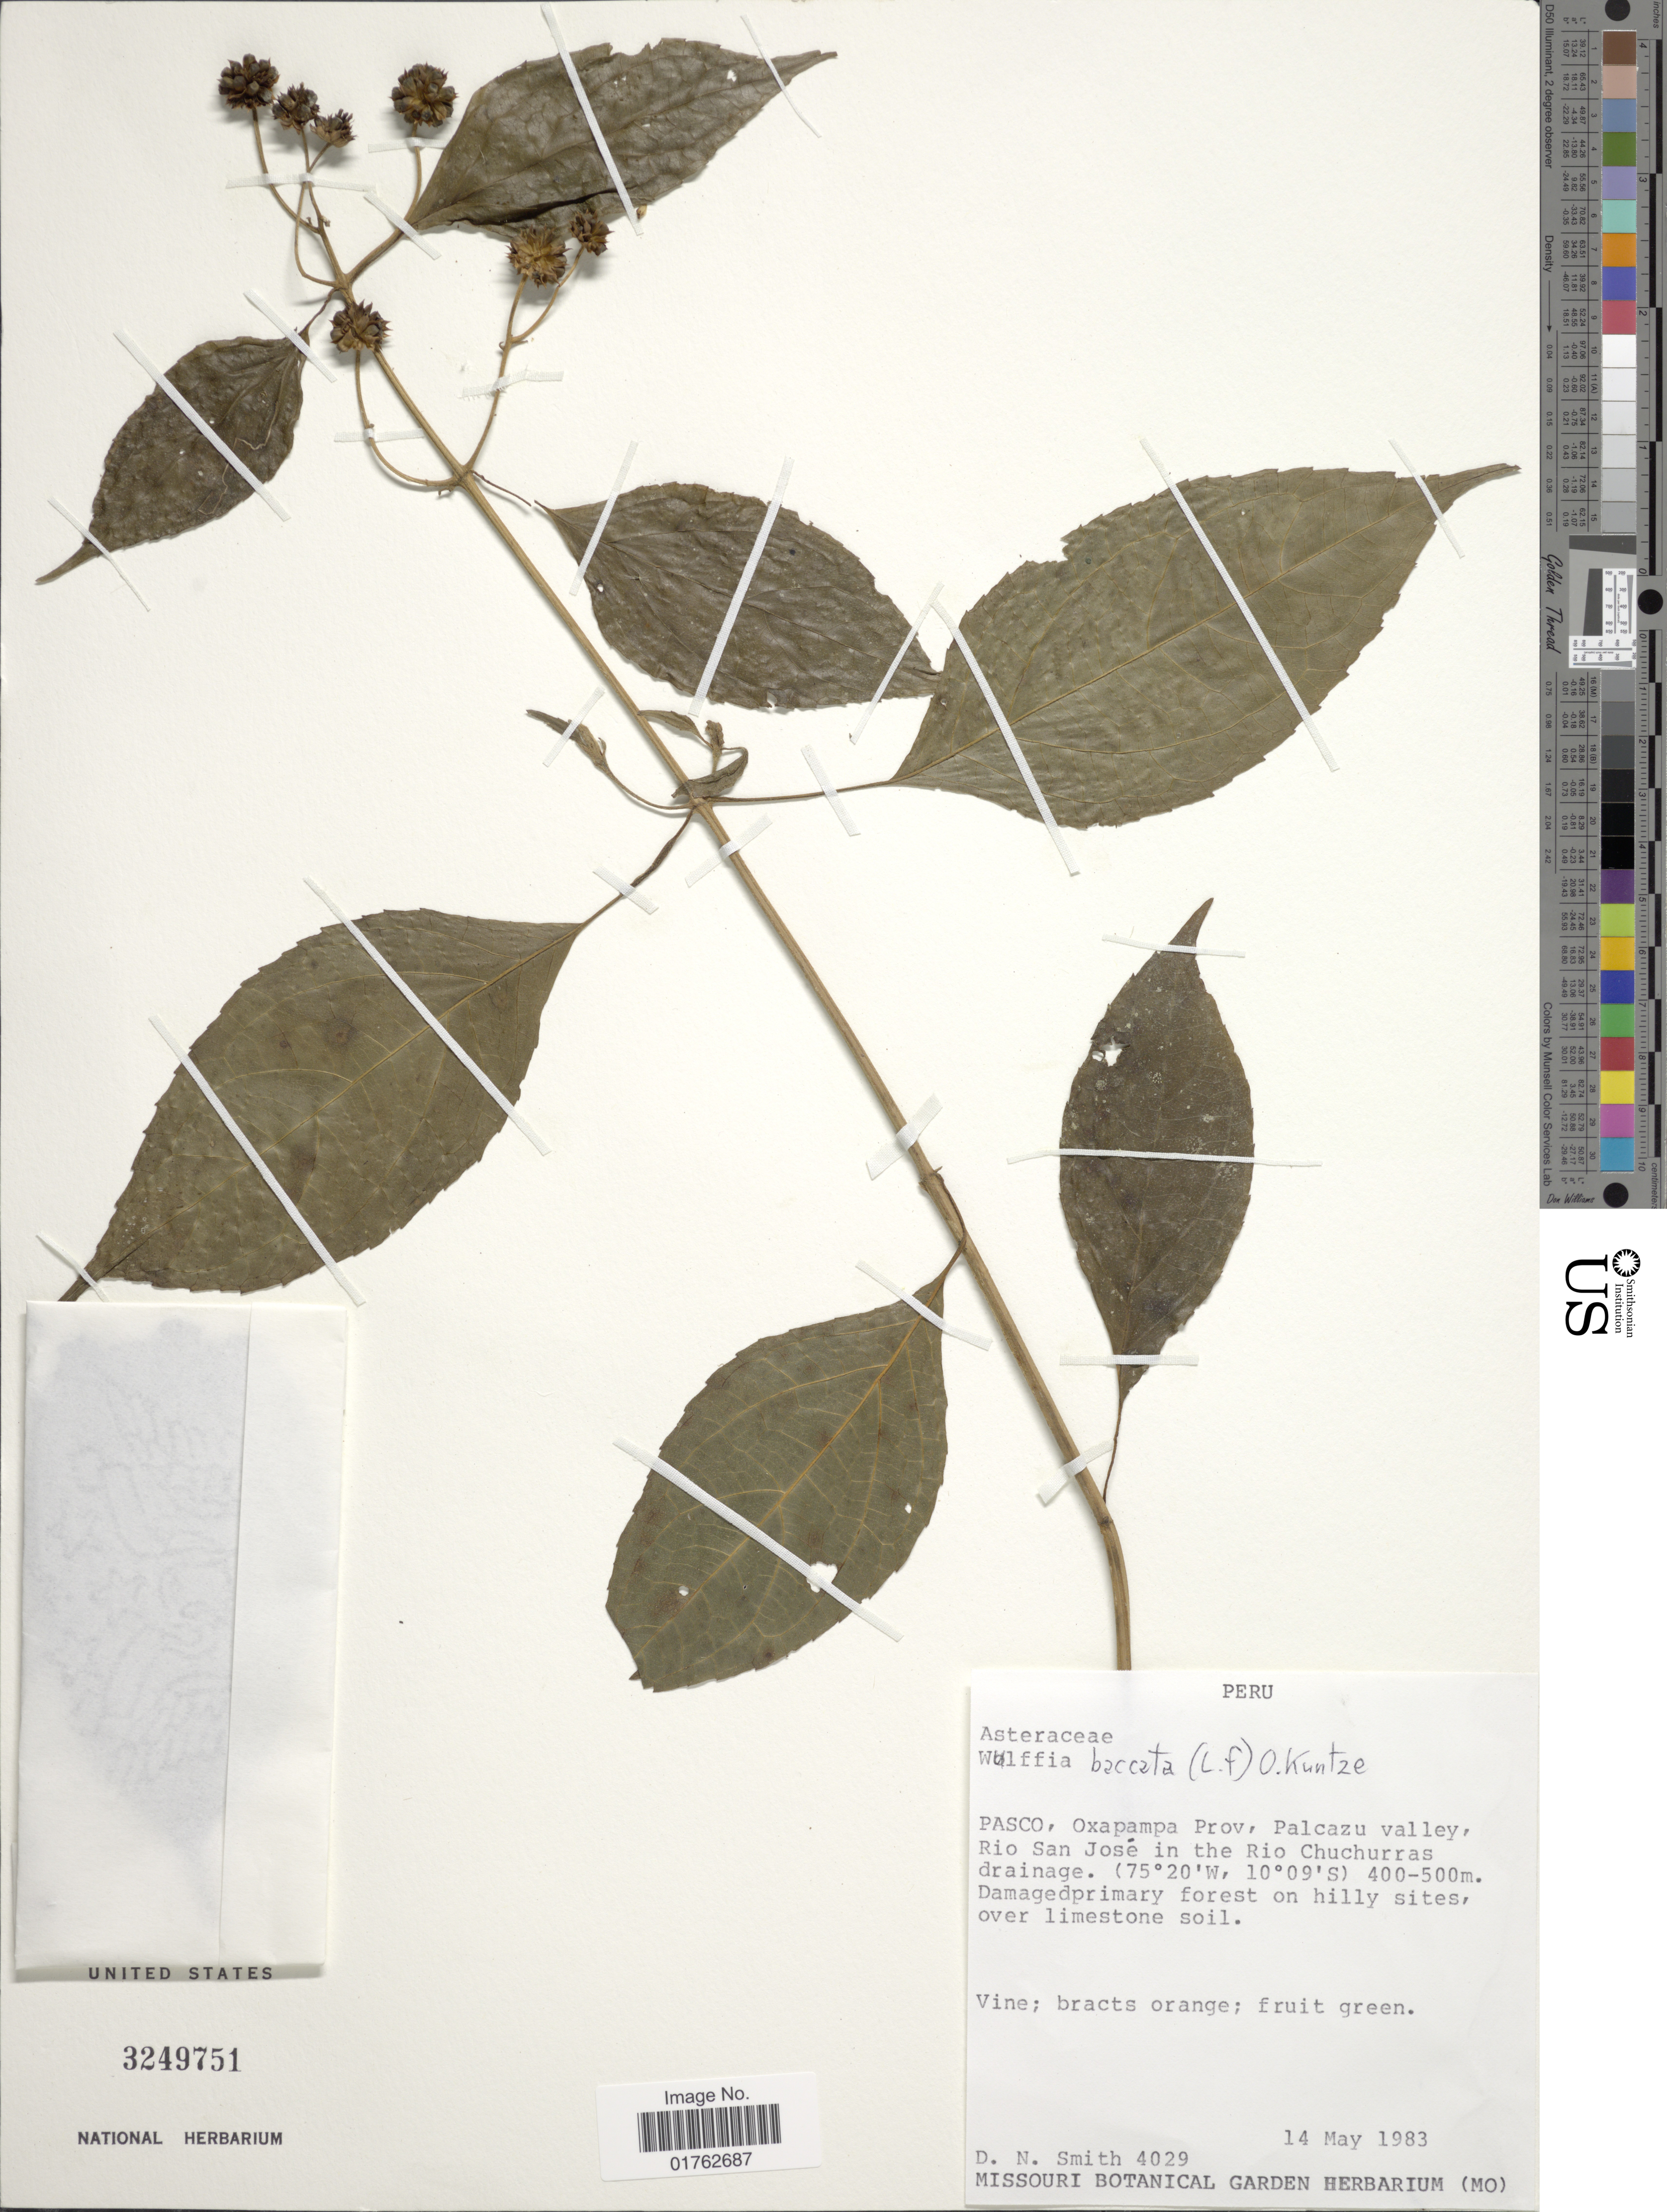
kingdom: Plantae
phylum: Tracheophyta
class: Magnoliopsida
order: Asterales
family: Asteraceae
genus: Wulffia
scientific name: Wulffia baccata var. baccata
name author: (L.) Kuntze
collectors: D. Smith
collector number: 4029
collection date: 1983-05-14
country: Peru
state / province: Pasco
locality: Oxapampa Prov., Palcazu Valley, Rio San Jose in the Rio Chuchurras drainage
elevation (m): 400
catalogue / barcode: US 3249751